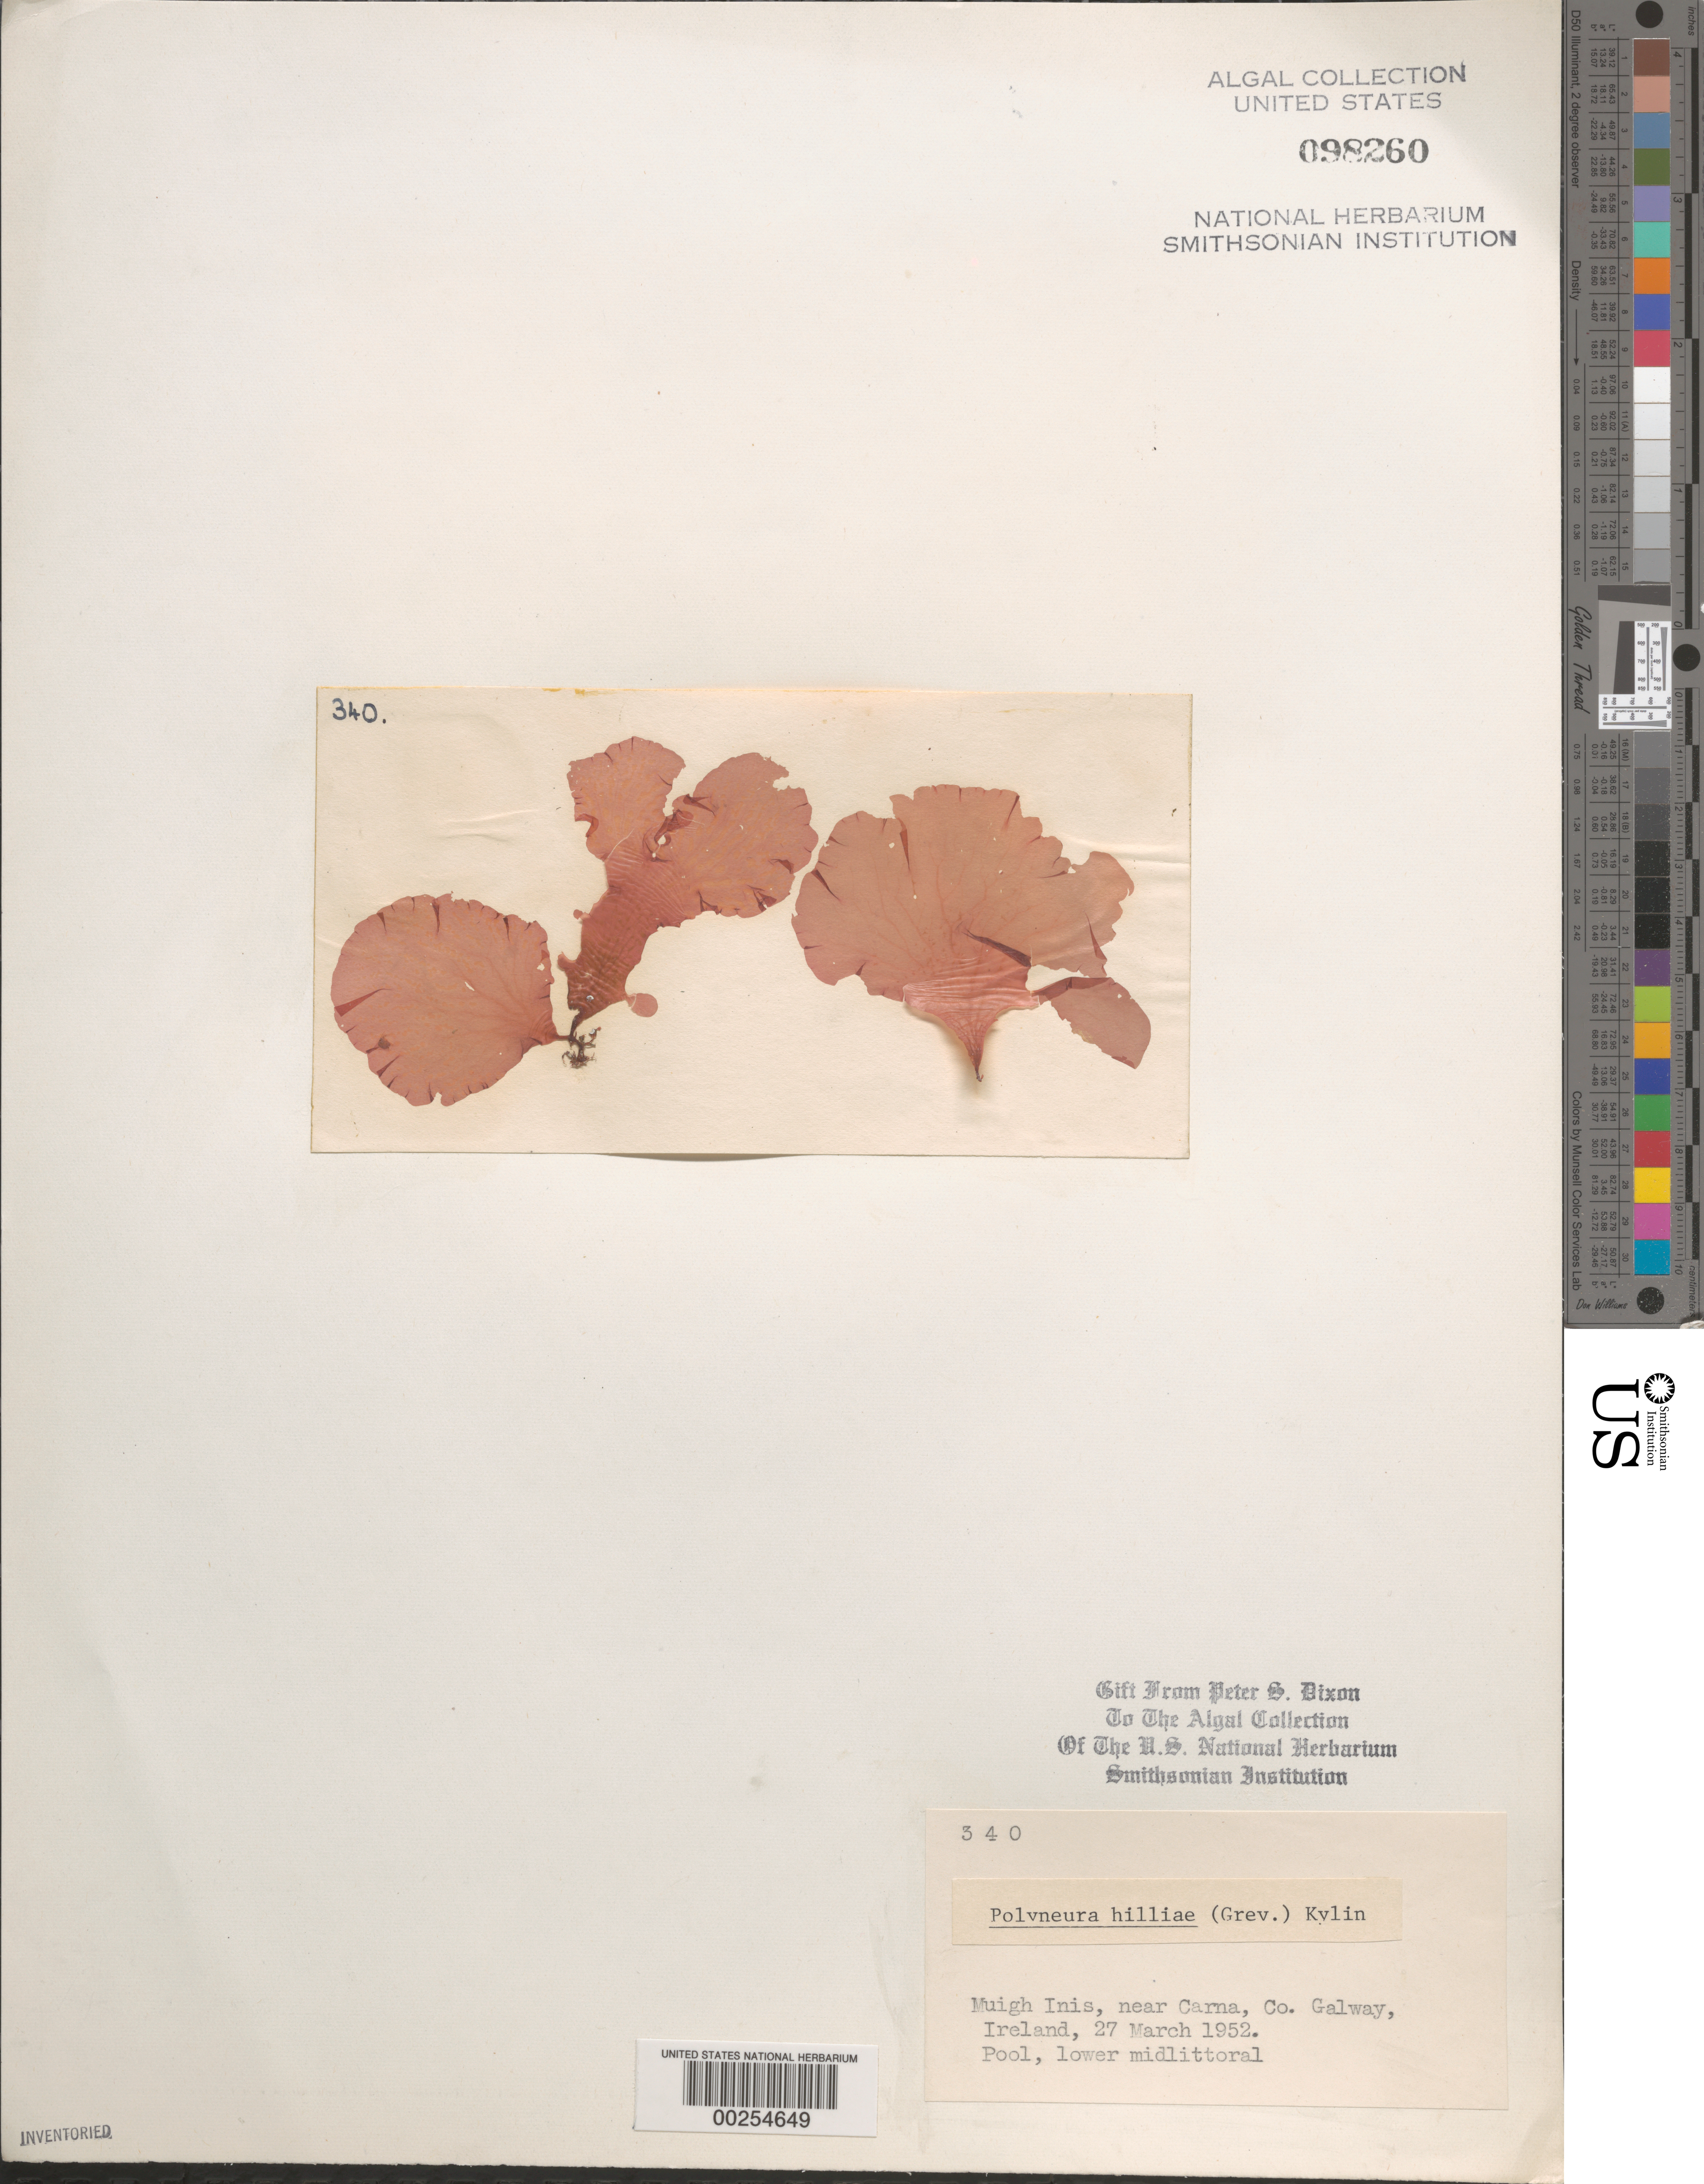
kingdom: Plantae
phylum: Rhodophyta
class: Florideophyceae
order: Ceramiales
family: Delesseriaceae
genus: Polyneura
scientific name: Polyneura bonnemaisonii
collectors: P. S. Dixon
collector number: PSD 340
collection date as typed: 27 Mar 1952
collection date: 1952-03-27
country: Ireland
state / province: Connaught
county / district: Galway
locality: Muigh Inis, near Carna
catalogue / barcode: US 98260